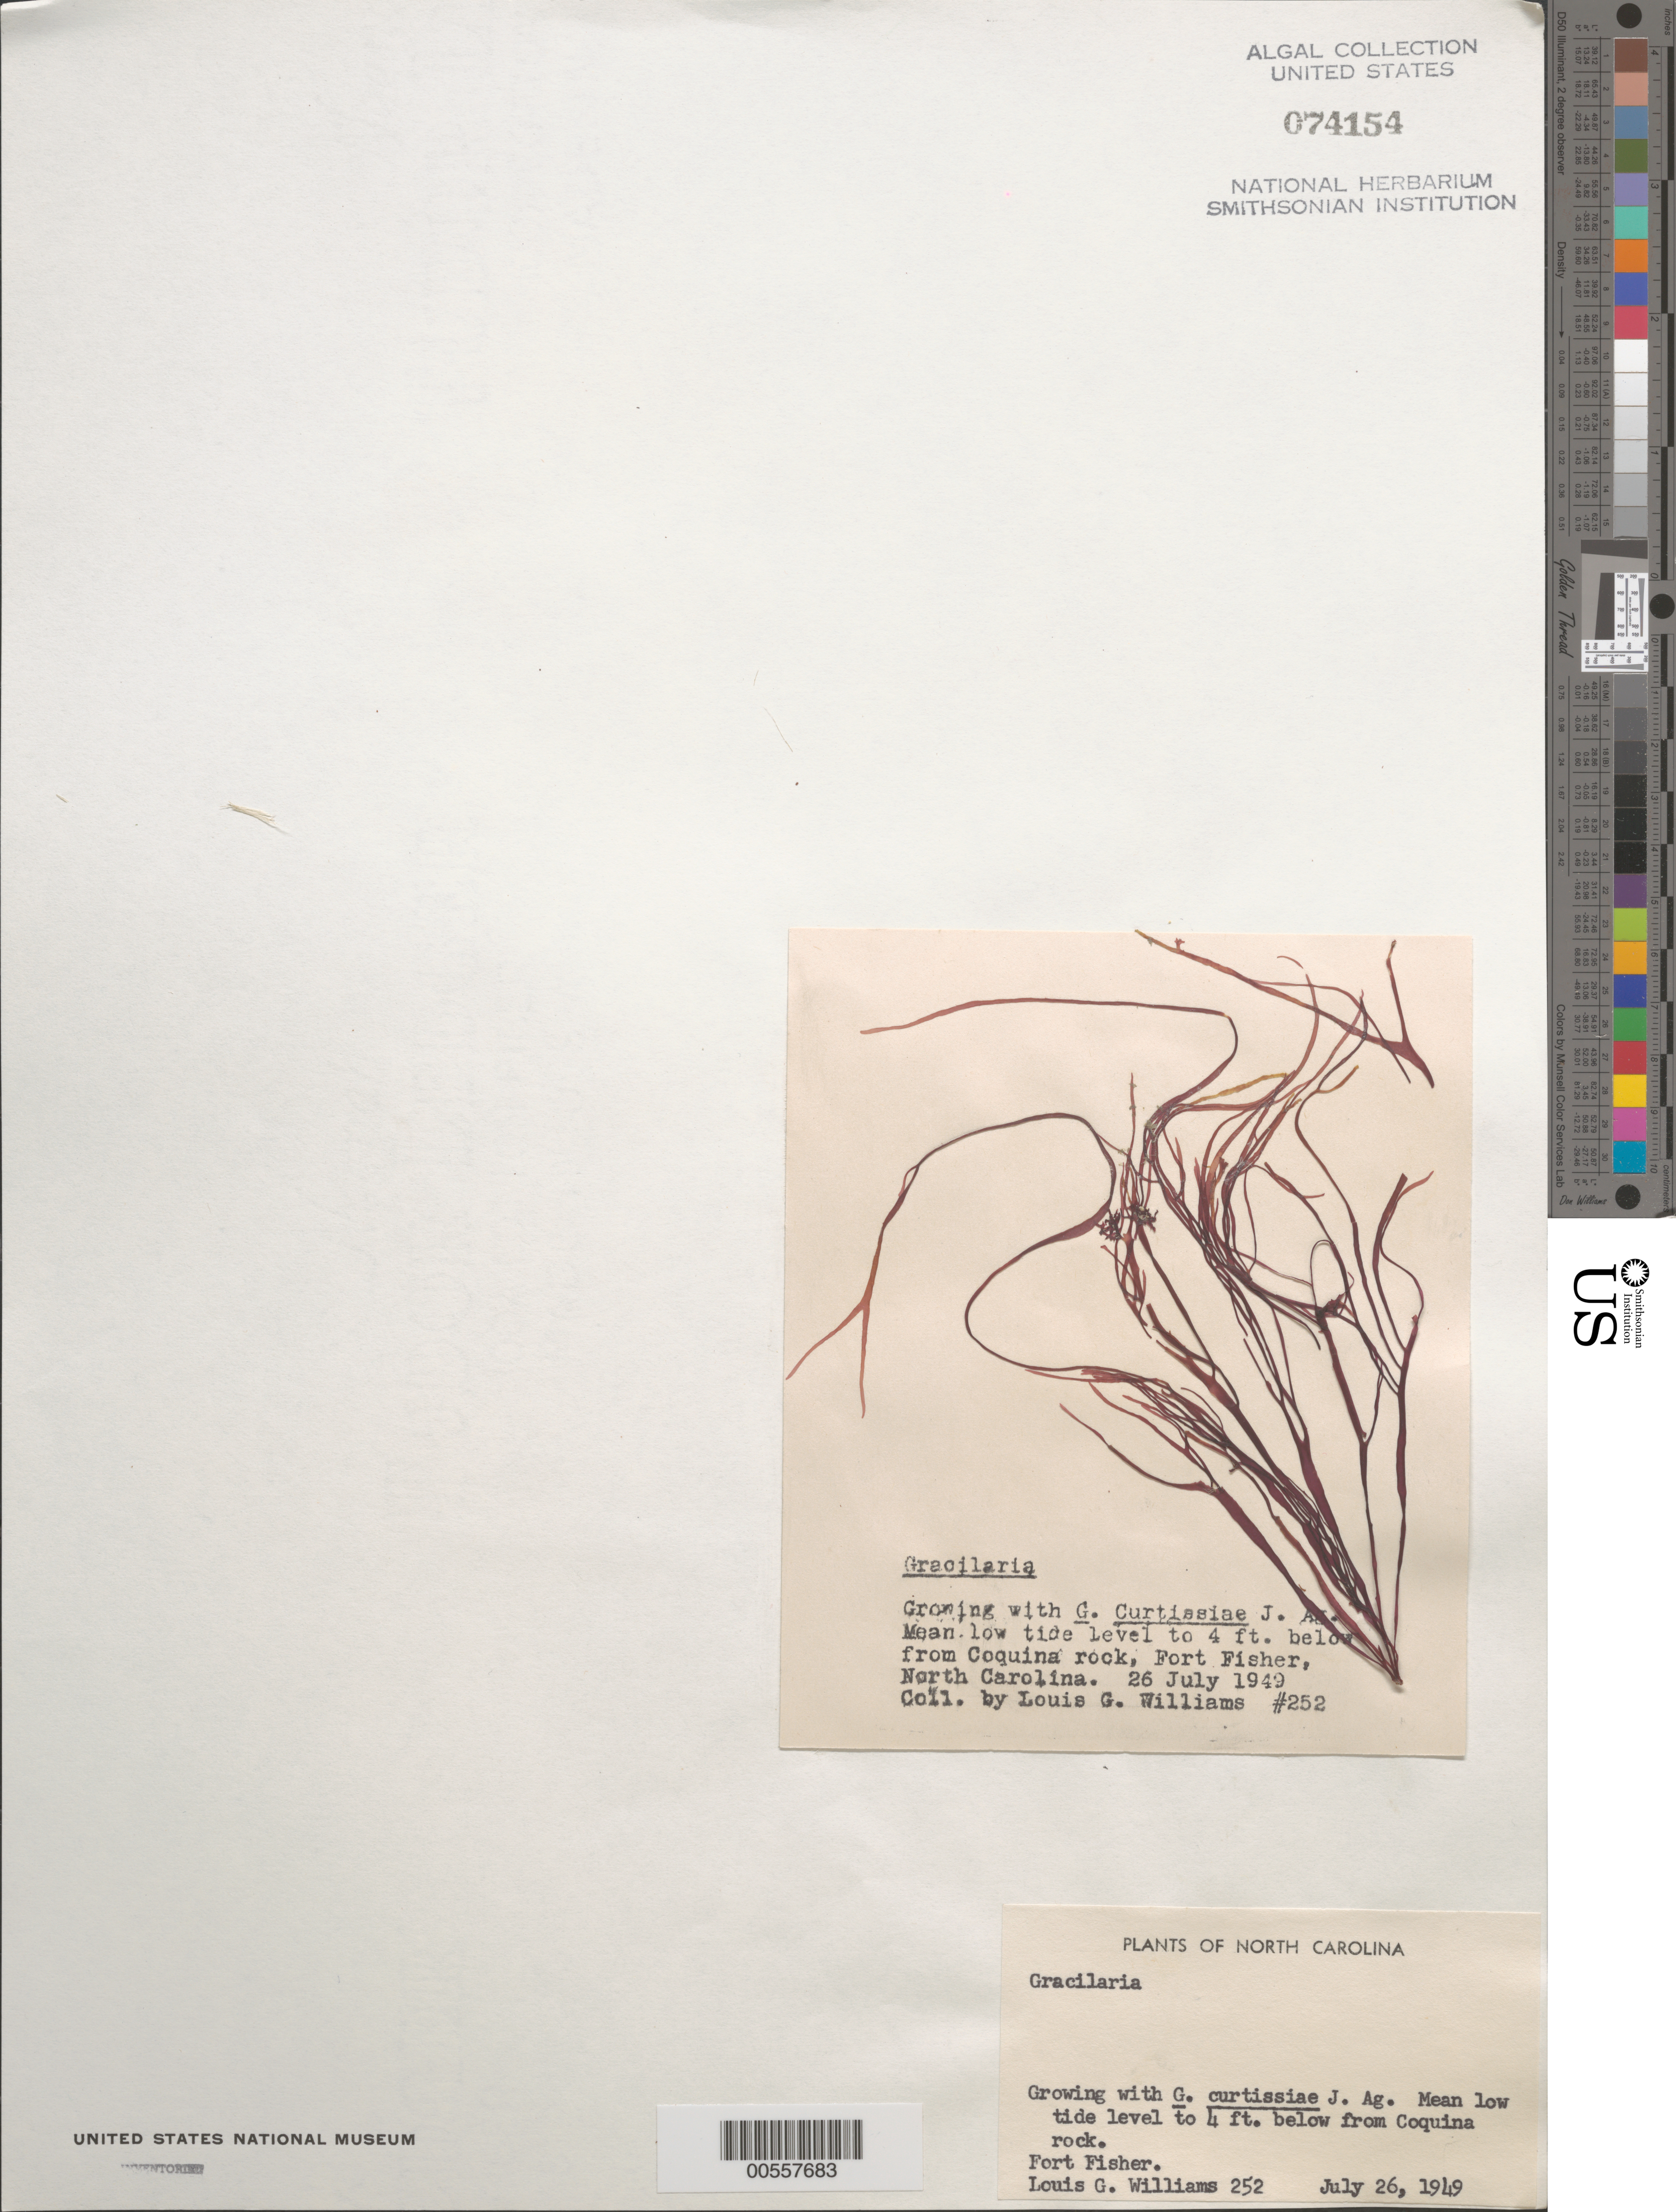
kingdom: Plantae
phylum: Rhodophyta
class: Florideophyceae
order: Gracilariales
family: Gracilariaceae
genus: Gracilaria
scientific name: Gracilaria sp.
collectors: L. G. Williams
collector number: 252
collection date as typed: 26 Jul 1949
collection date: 1949-07-26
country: United States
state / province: North Carolina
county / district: New Hanover County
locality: Fort Fisher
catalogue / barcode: US 74154